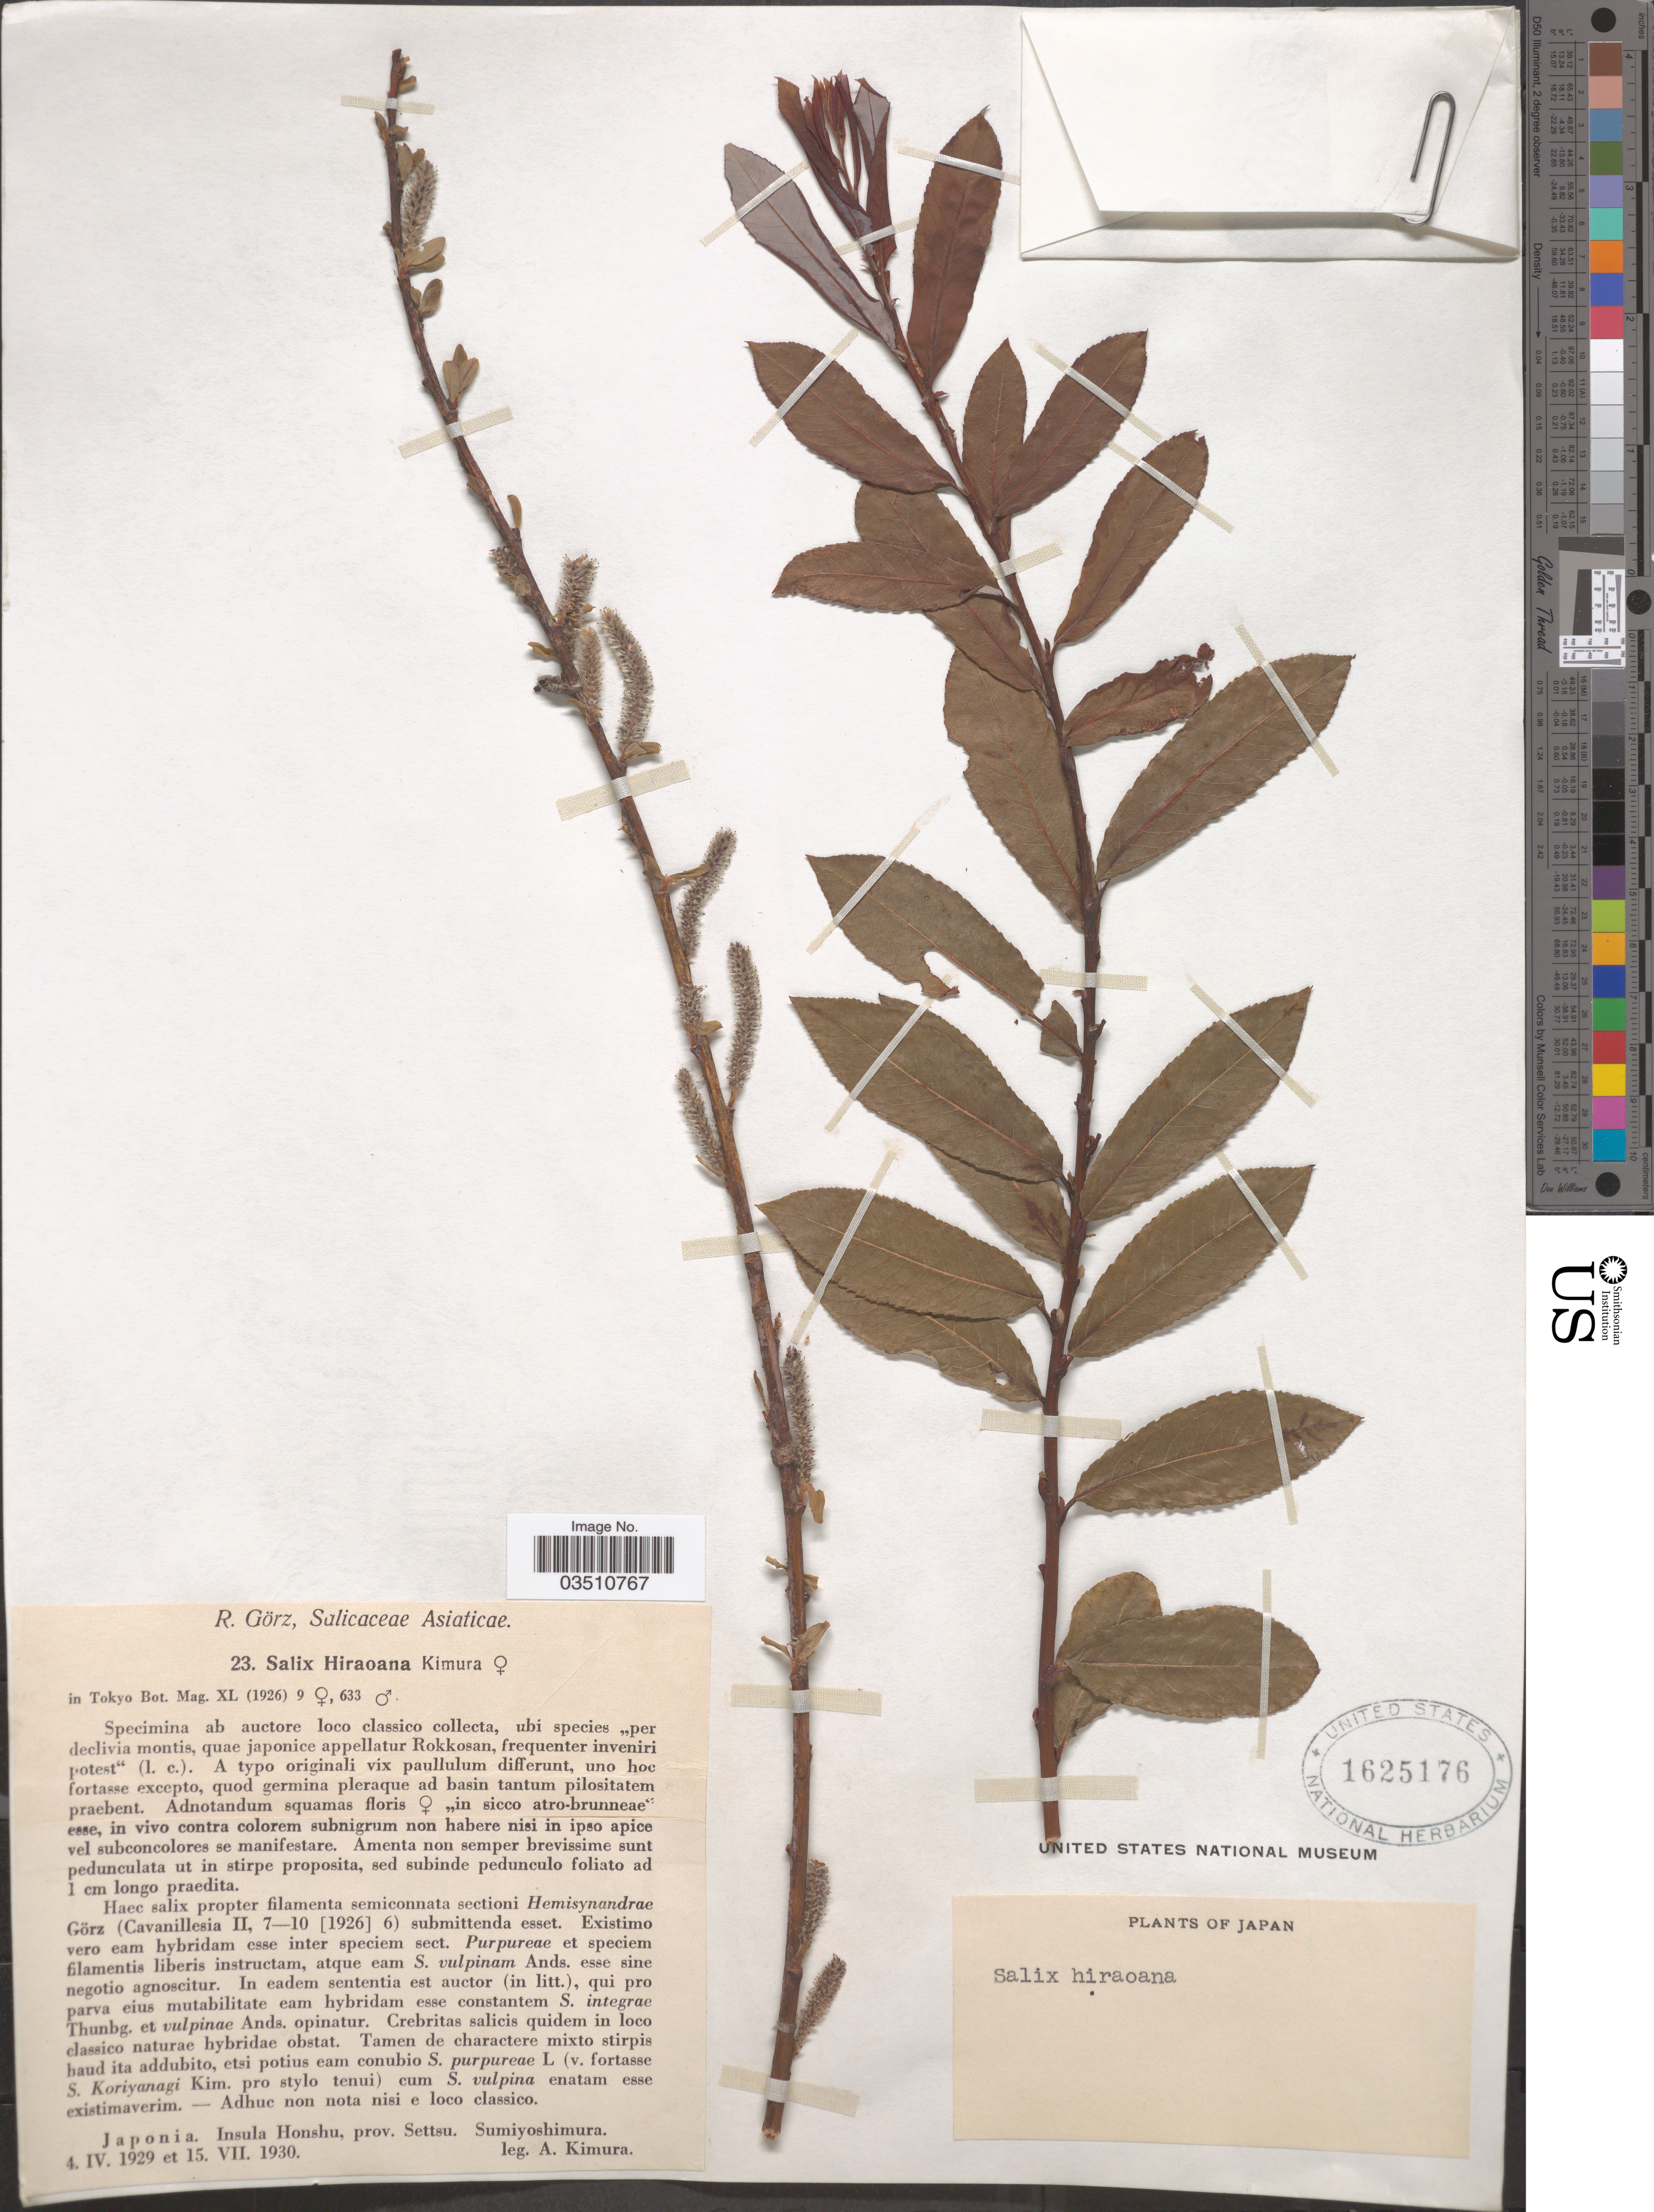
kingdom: Plantae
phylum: Tracheophyta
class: Magnoliopsida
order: Malpighiales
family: Salicaceae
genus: Salix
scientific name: Salix hiraoana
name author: Kimura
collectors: A. Kimura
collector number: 23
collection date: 1929-04-04/1930-07-15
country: Japan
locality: Insula Honshu, prov. Settsu. Sumiyoshimura.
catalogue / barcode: US 1625176